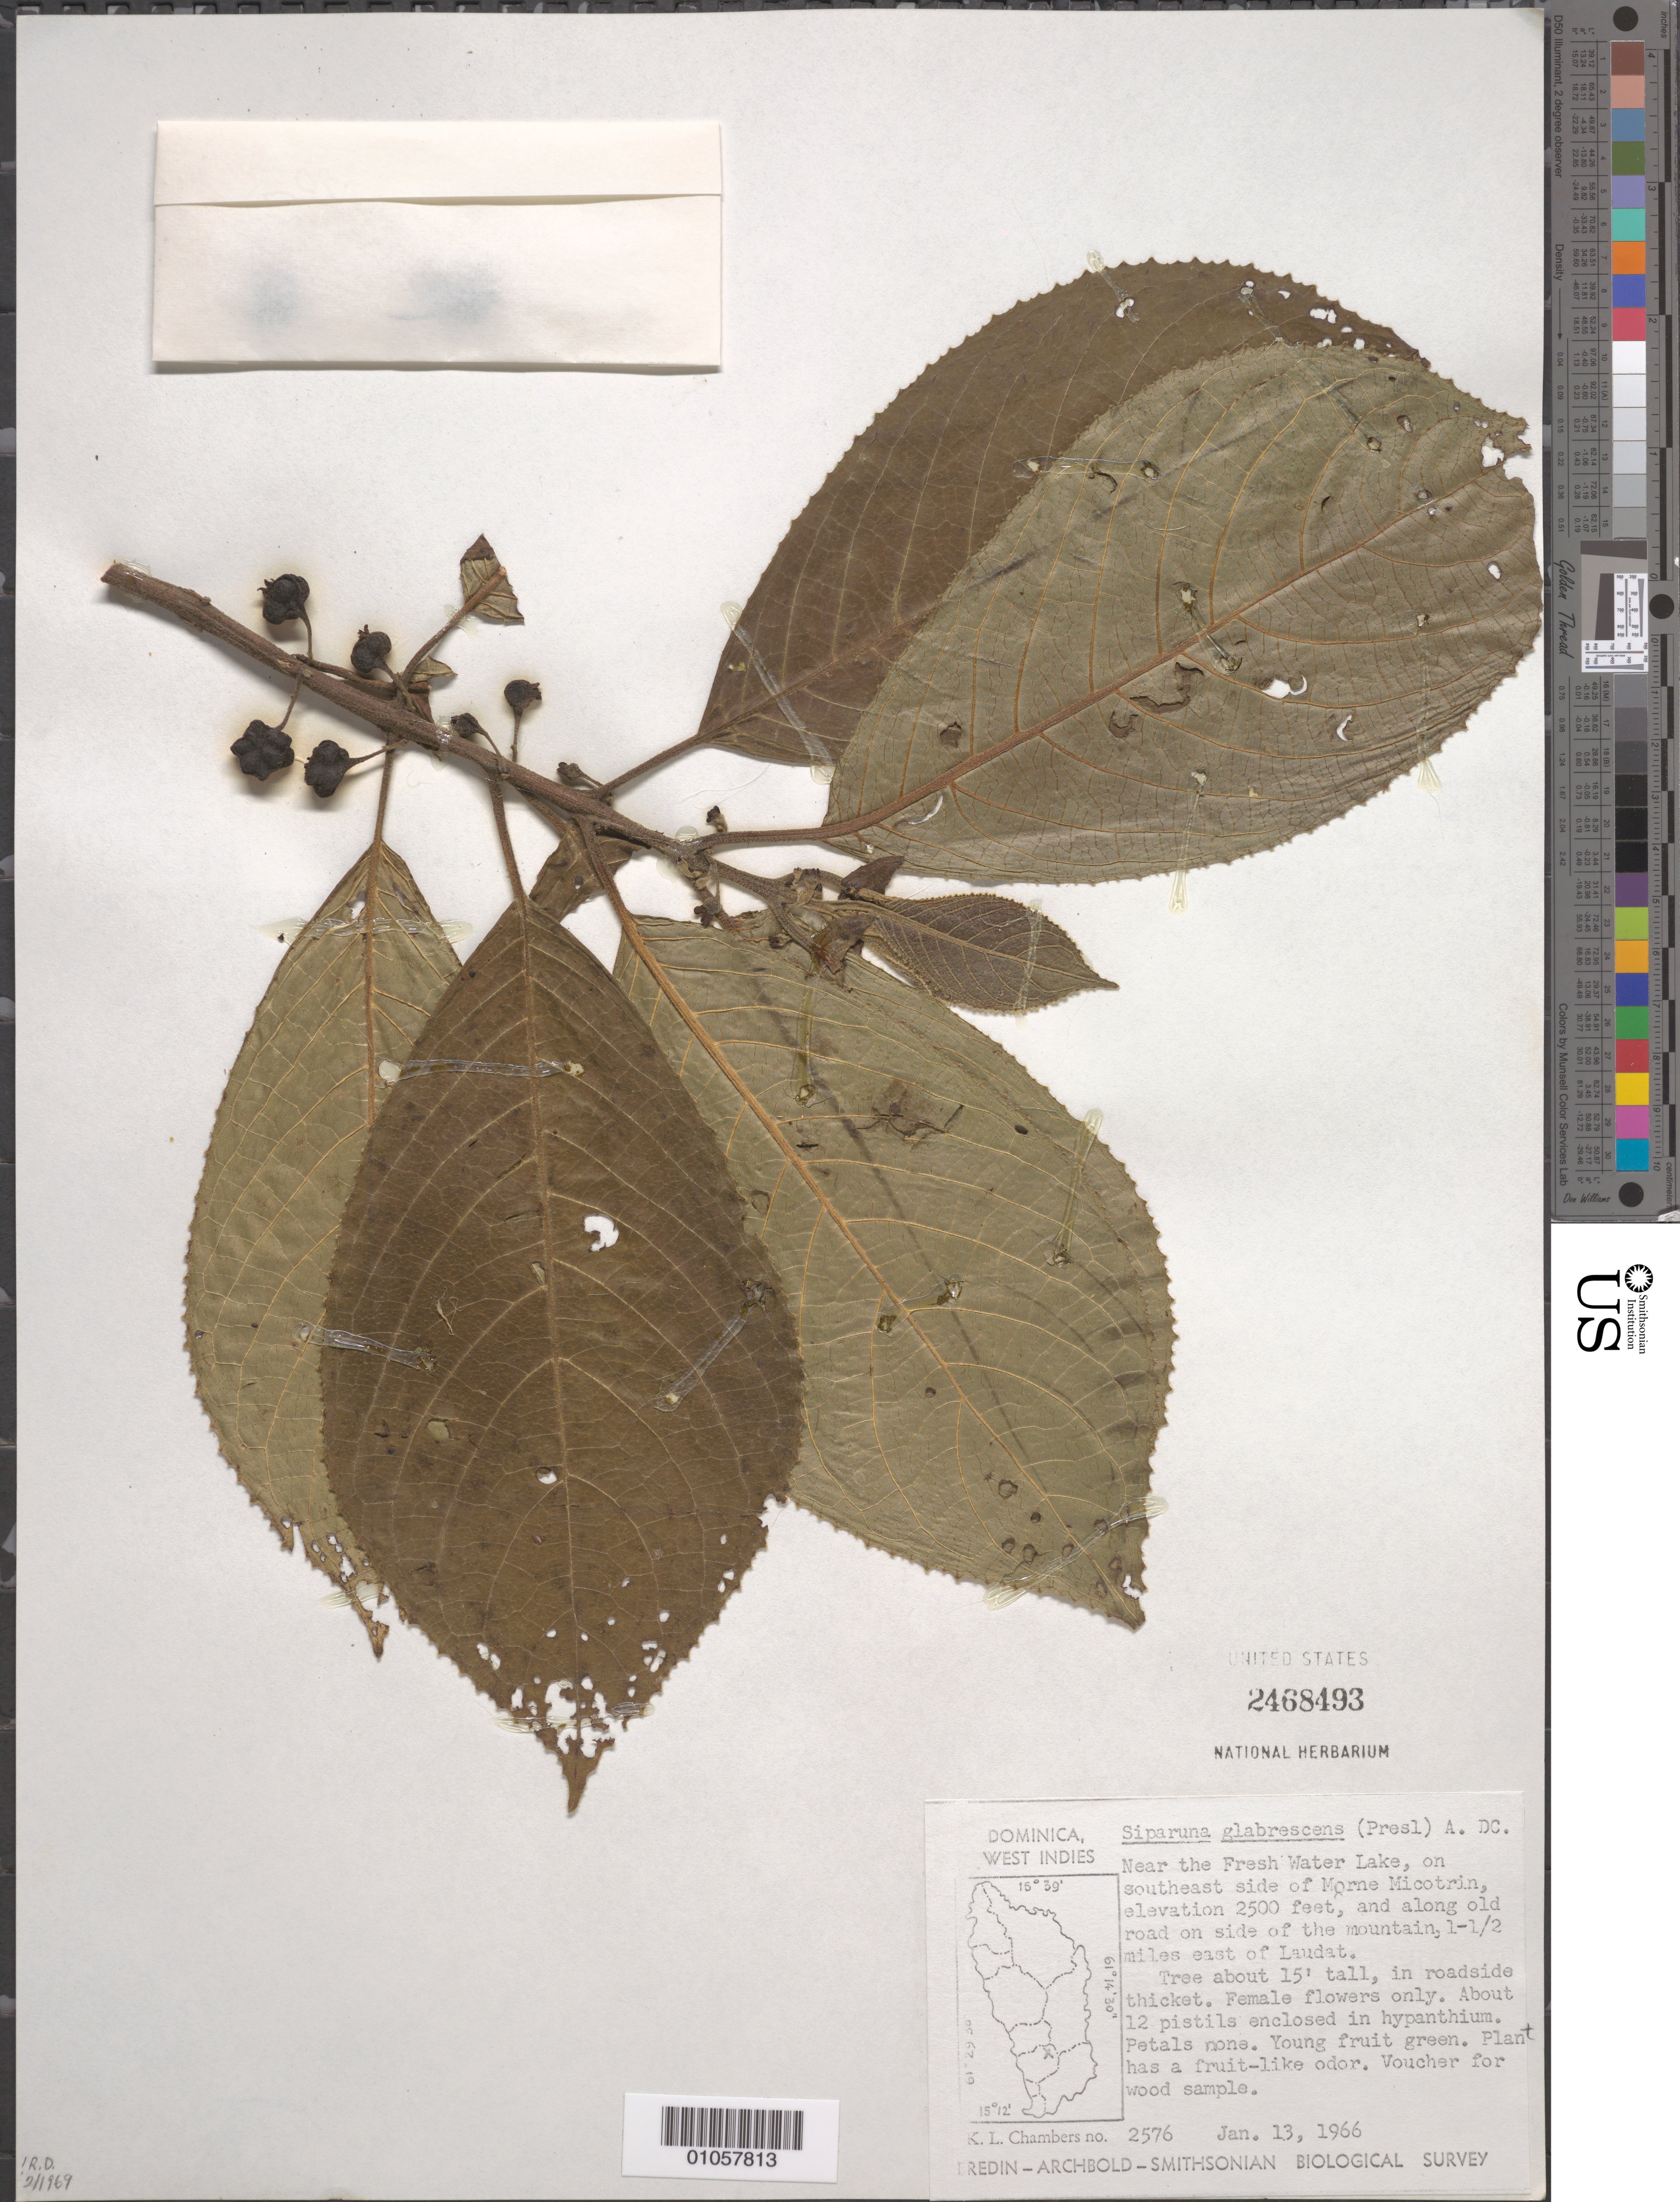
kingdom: Plantae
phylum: Tracheophyta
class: Magnoliopsida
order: Laurales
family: Siparunaceae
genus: Siparuna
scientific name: Siparuna glabrescens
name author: (C. Presl) A. DC.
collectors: K. L. Chambers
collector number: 2576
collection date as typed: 15 Jan 1966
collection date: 1966-01-15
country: Dominica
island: Dominica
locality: Near Fresh Water Lake, on SE side of Morne Micotrin; and along old road on side of the mountain 1.5 miles E of Laudat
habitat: In roadside thicket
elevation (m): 762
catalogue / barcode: US 2468493